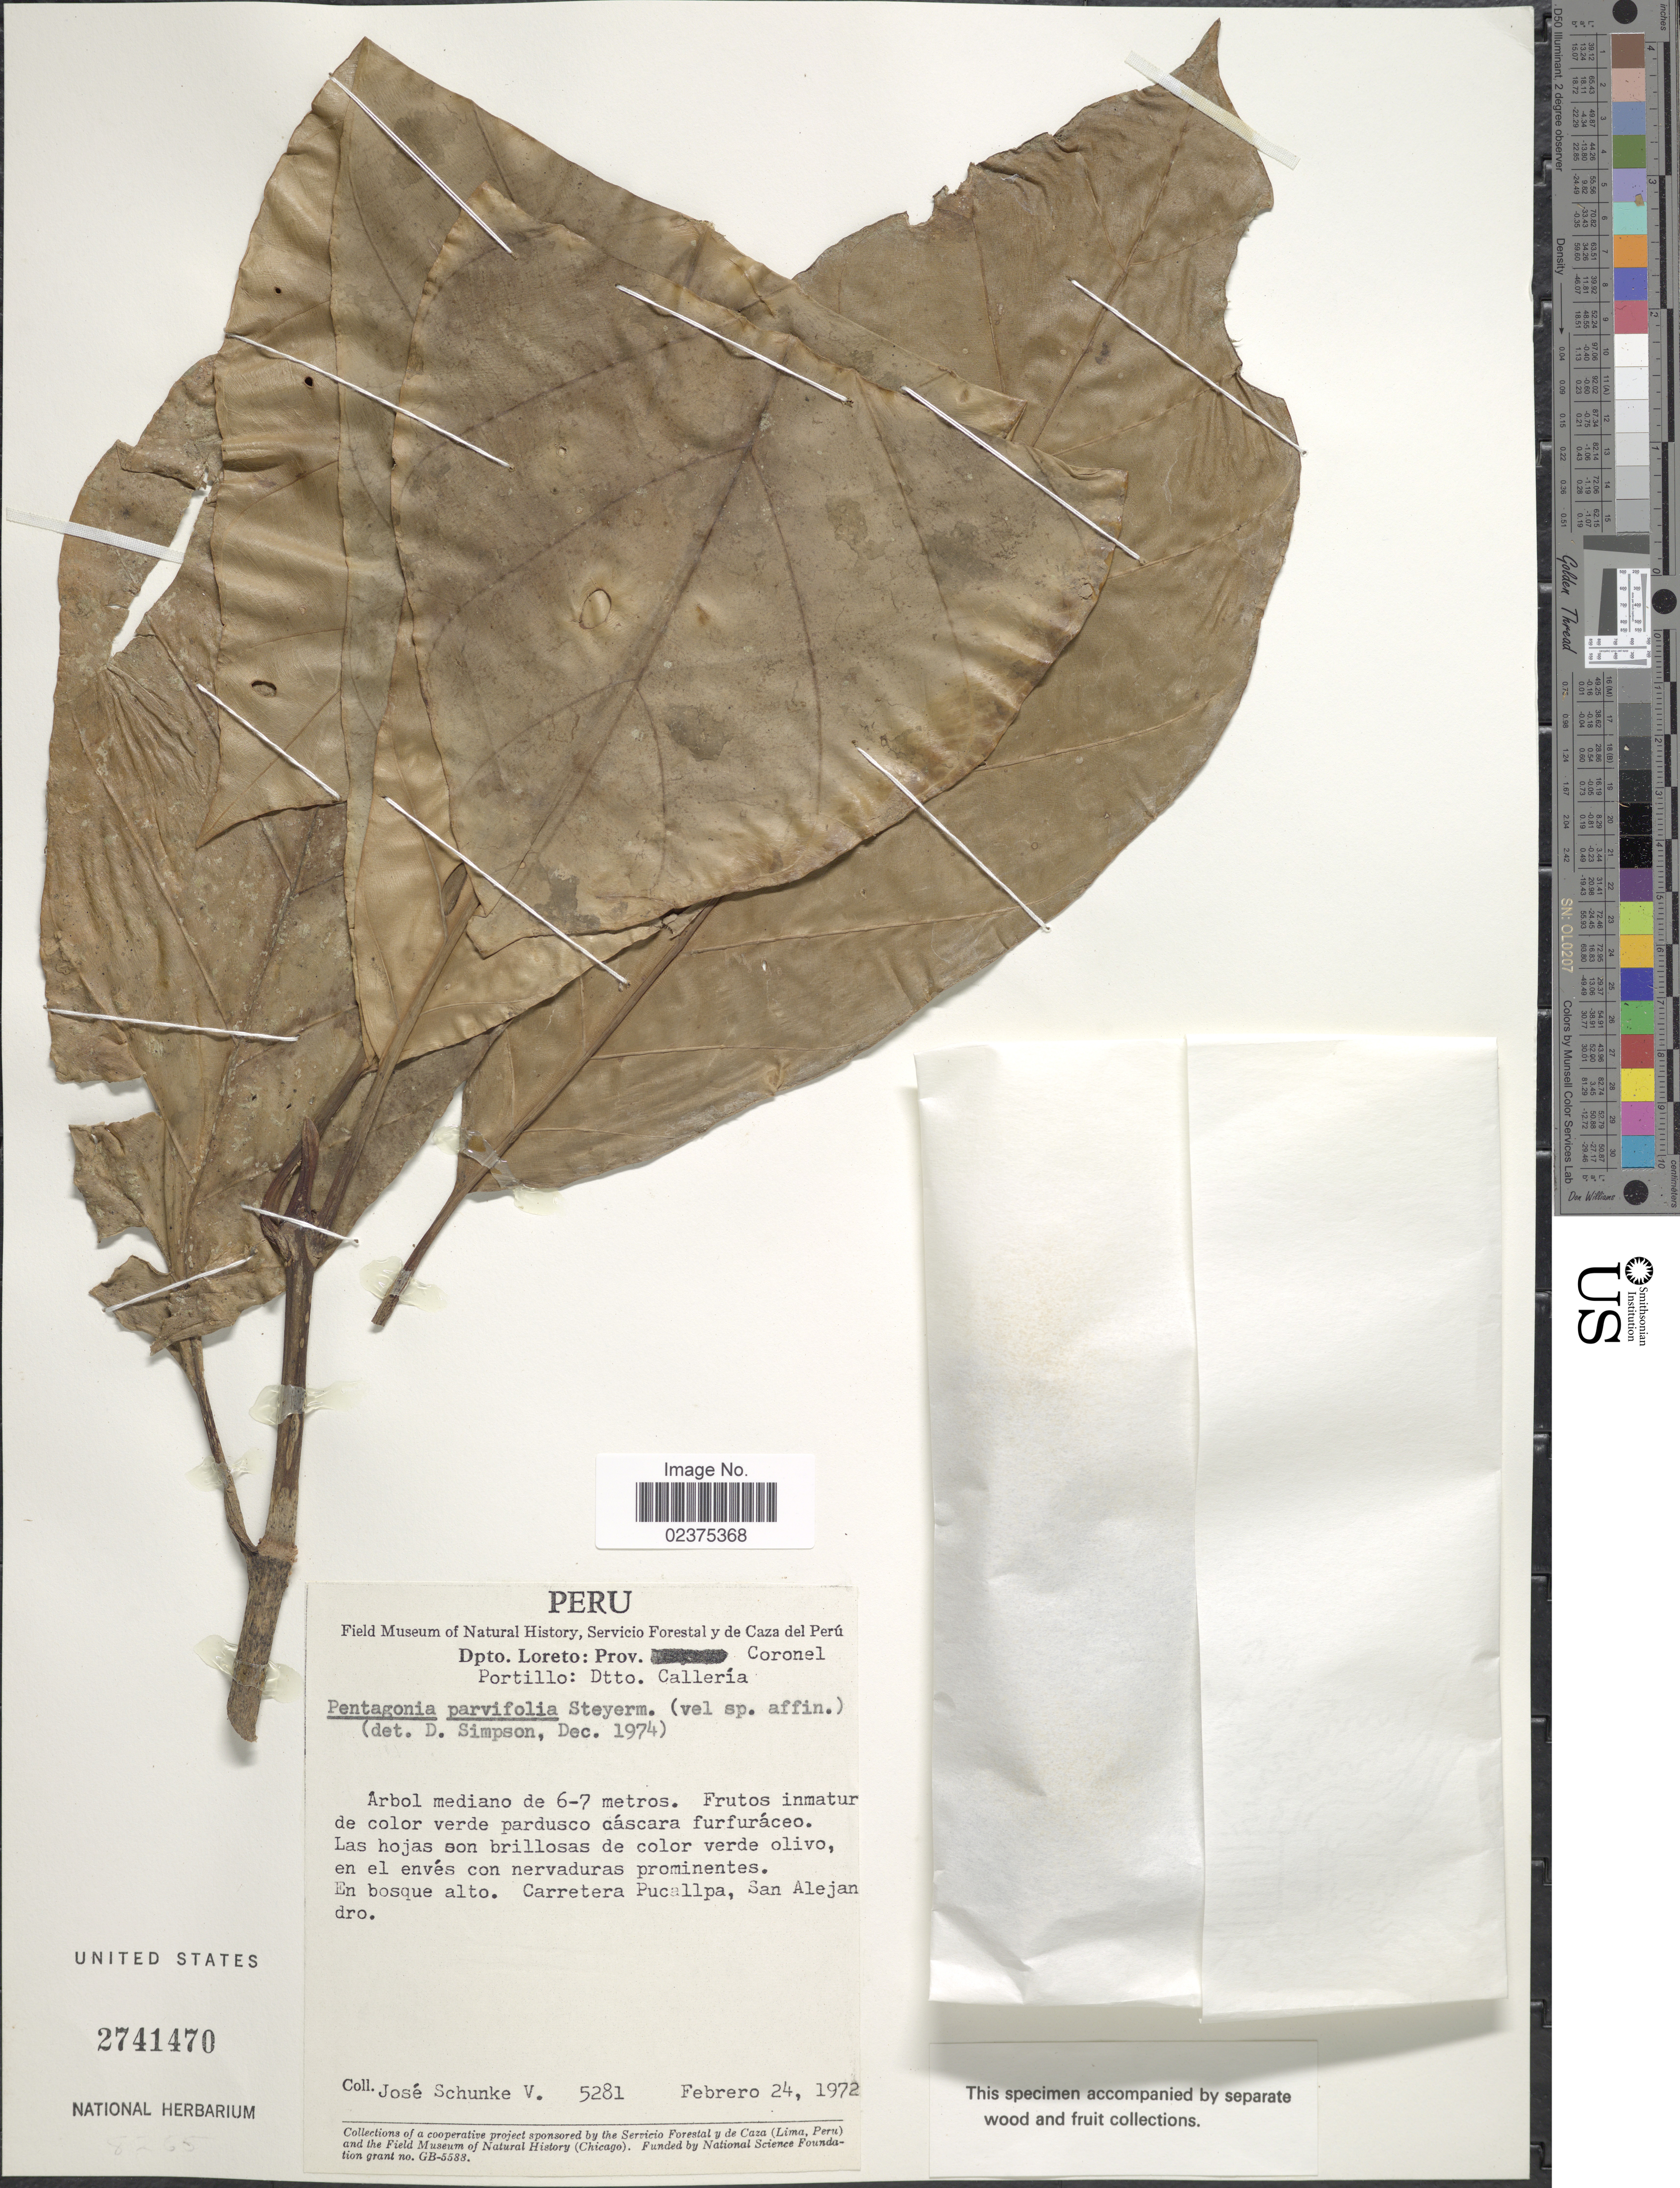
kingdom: Plantae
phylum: Tracheophyta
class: Magnoliopsida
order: Gentianales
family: Rubiaceae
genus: Pentagonia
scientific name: Pentagonia parvifolia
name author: Steyerm.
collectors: J. Schunke Vigo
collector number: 5281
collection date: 1972-02-24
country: Peru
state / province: Loreto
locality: Dpto. Loreto: prov. Coronel Portillo: Dtto. Calleria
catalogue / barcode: US 2741470